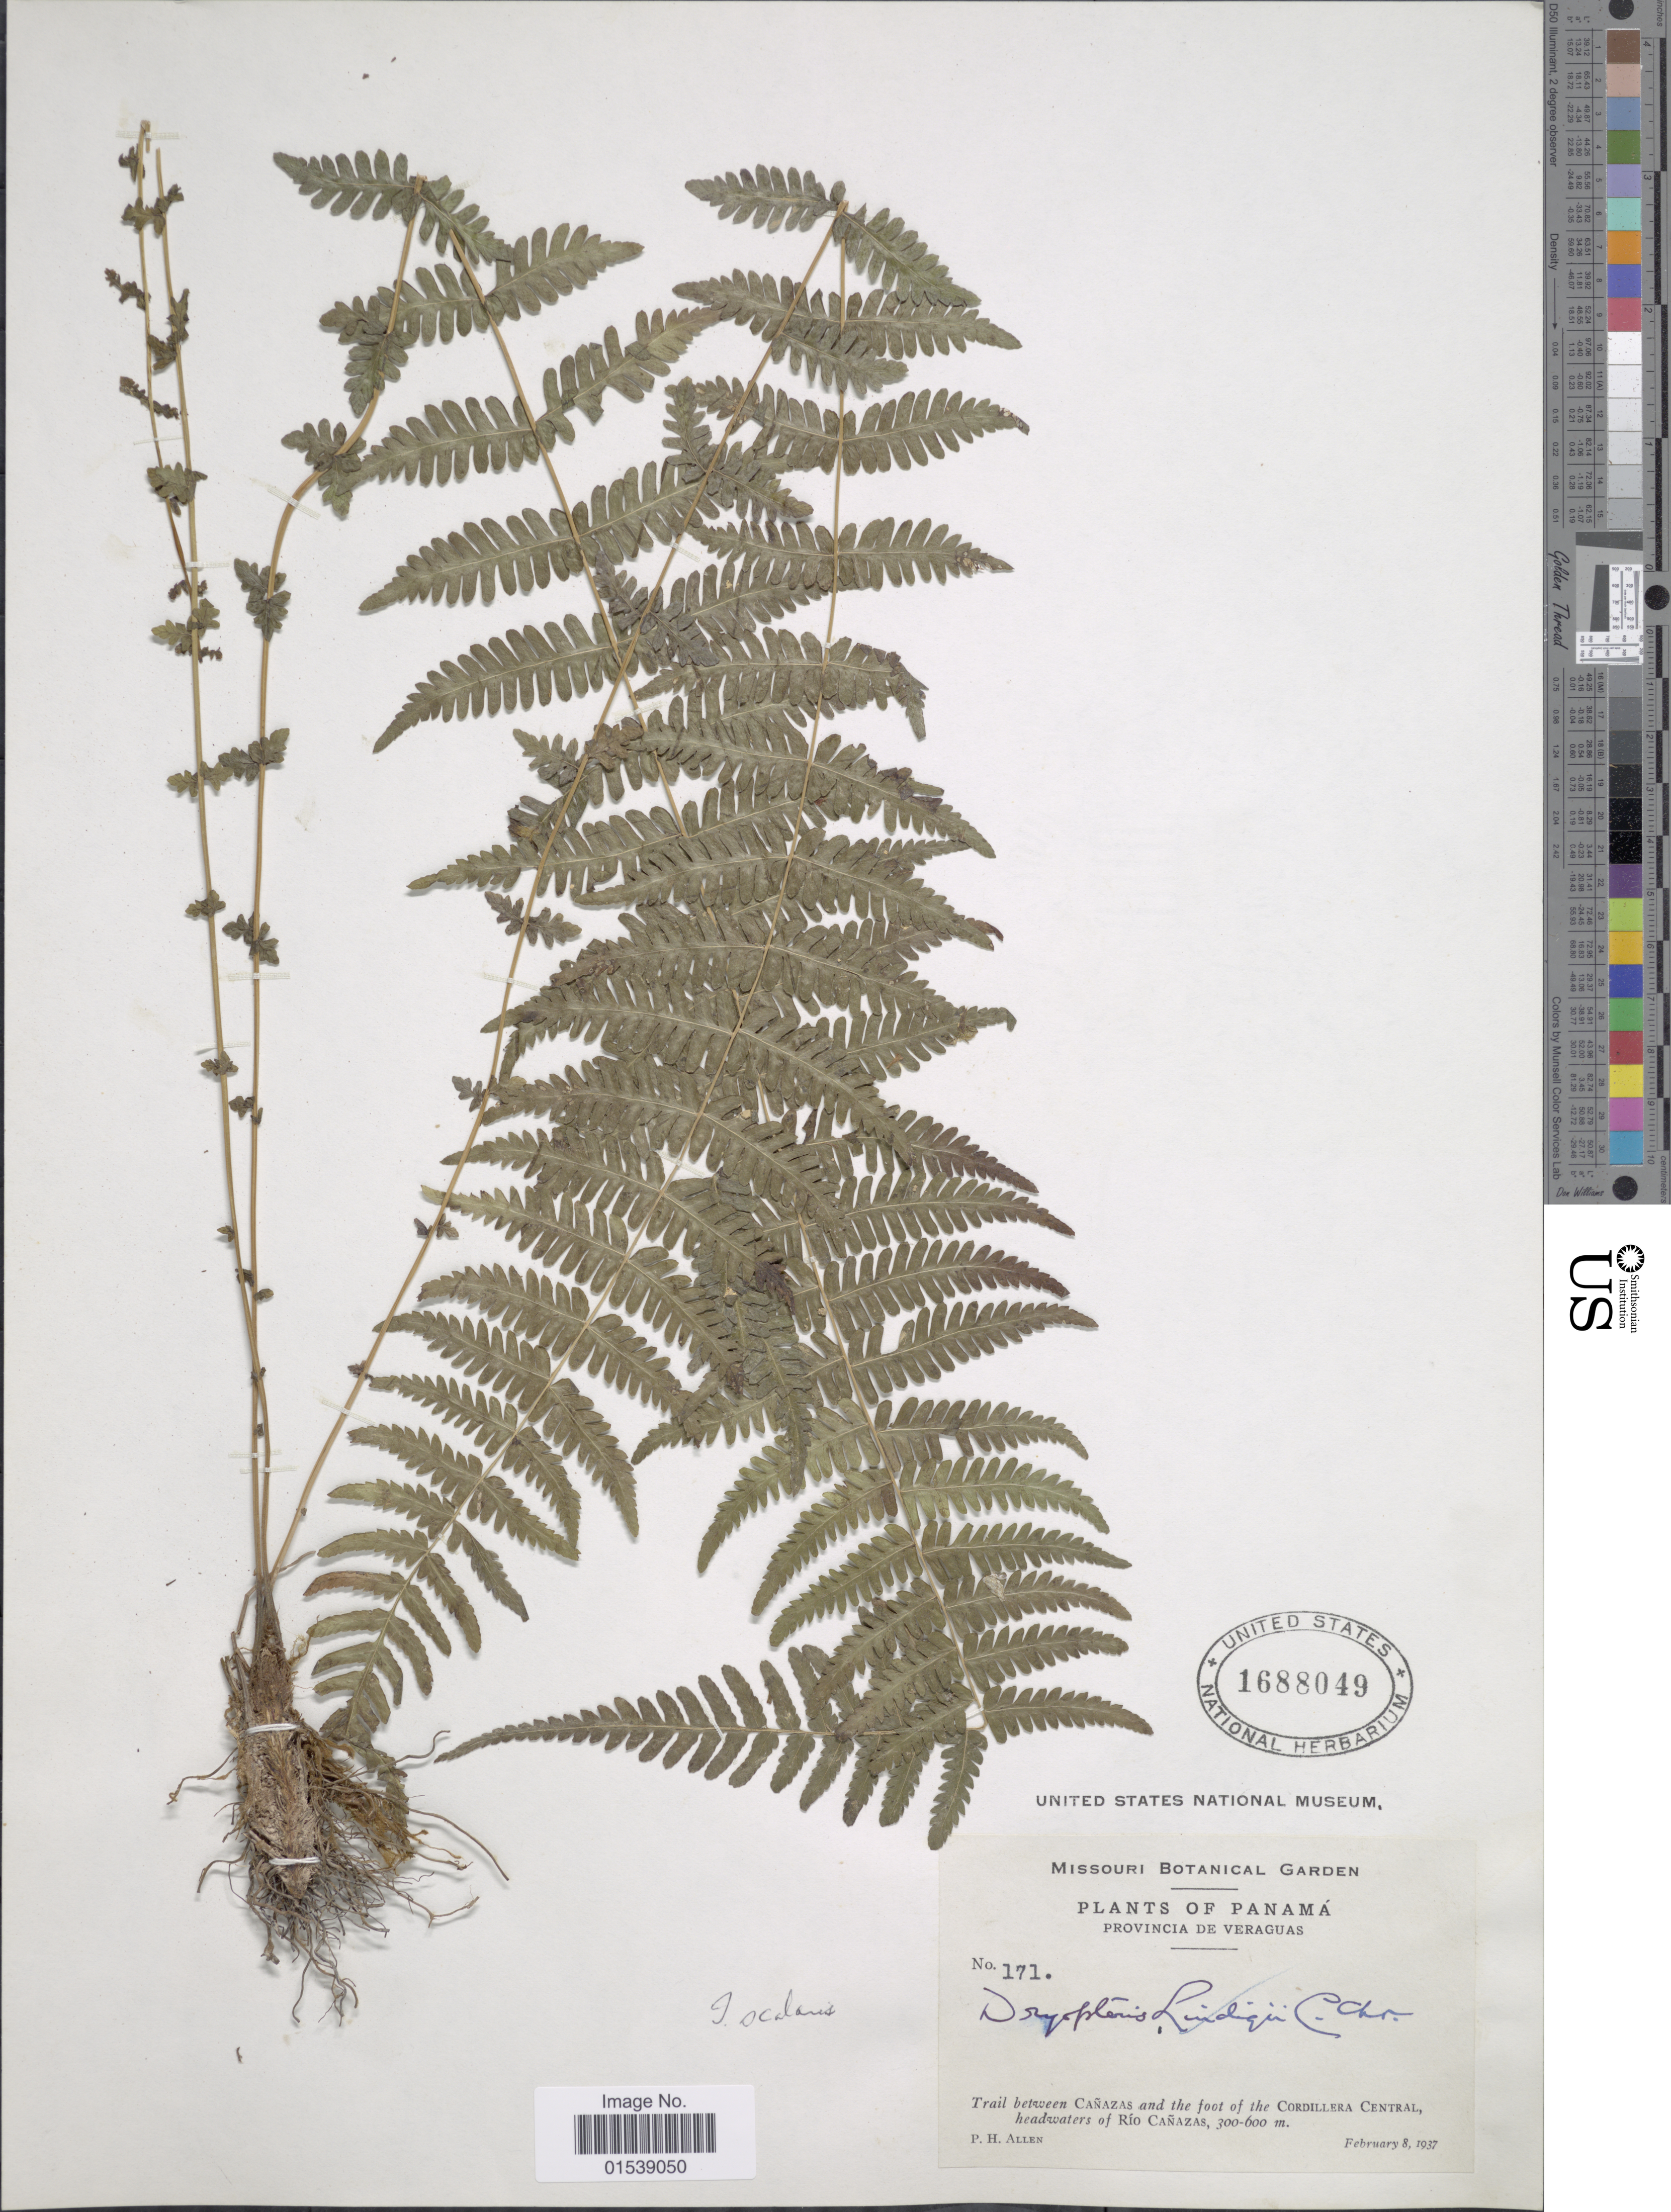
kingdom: Plantae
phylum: Tracheophyta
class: Polypodiopsida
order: Polypodiales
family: Thelypteridaceae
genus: Amauropelta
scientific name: Amauropelta scalaris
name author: (Christ) Á. Löve & D. Löve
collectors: P. H. Allen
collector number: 171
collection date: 1937-02-08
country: Panama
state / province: Veraguas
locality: Provincia de Veraguas, Trail between Canazas and the foot of the Cordillera Central, headwaters of Rio Canazas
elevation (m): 300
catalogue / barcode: US 1688049